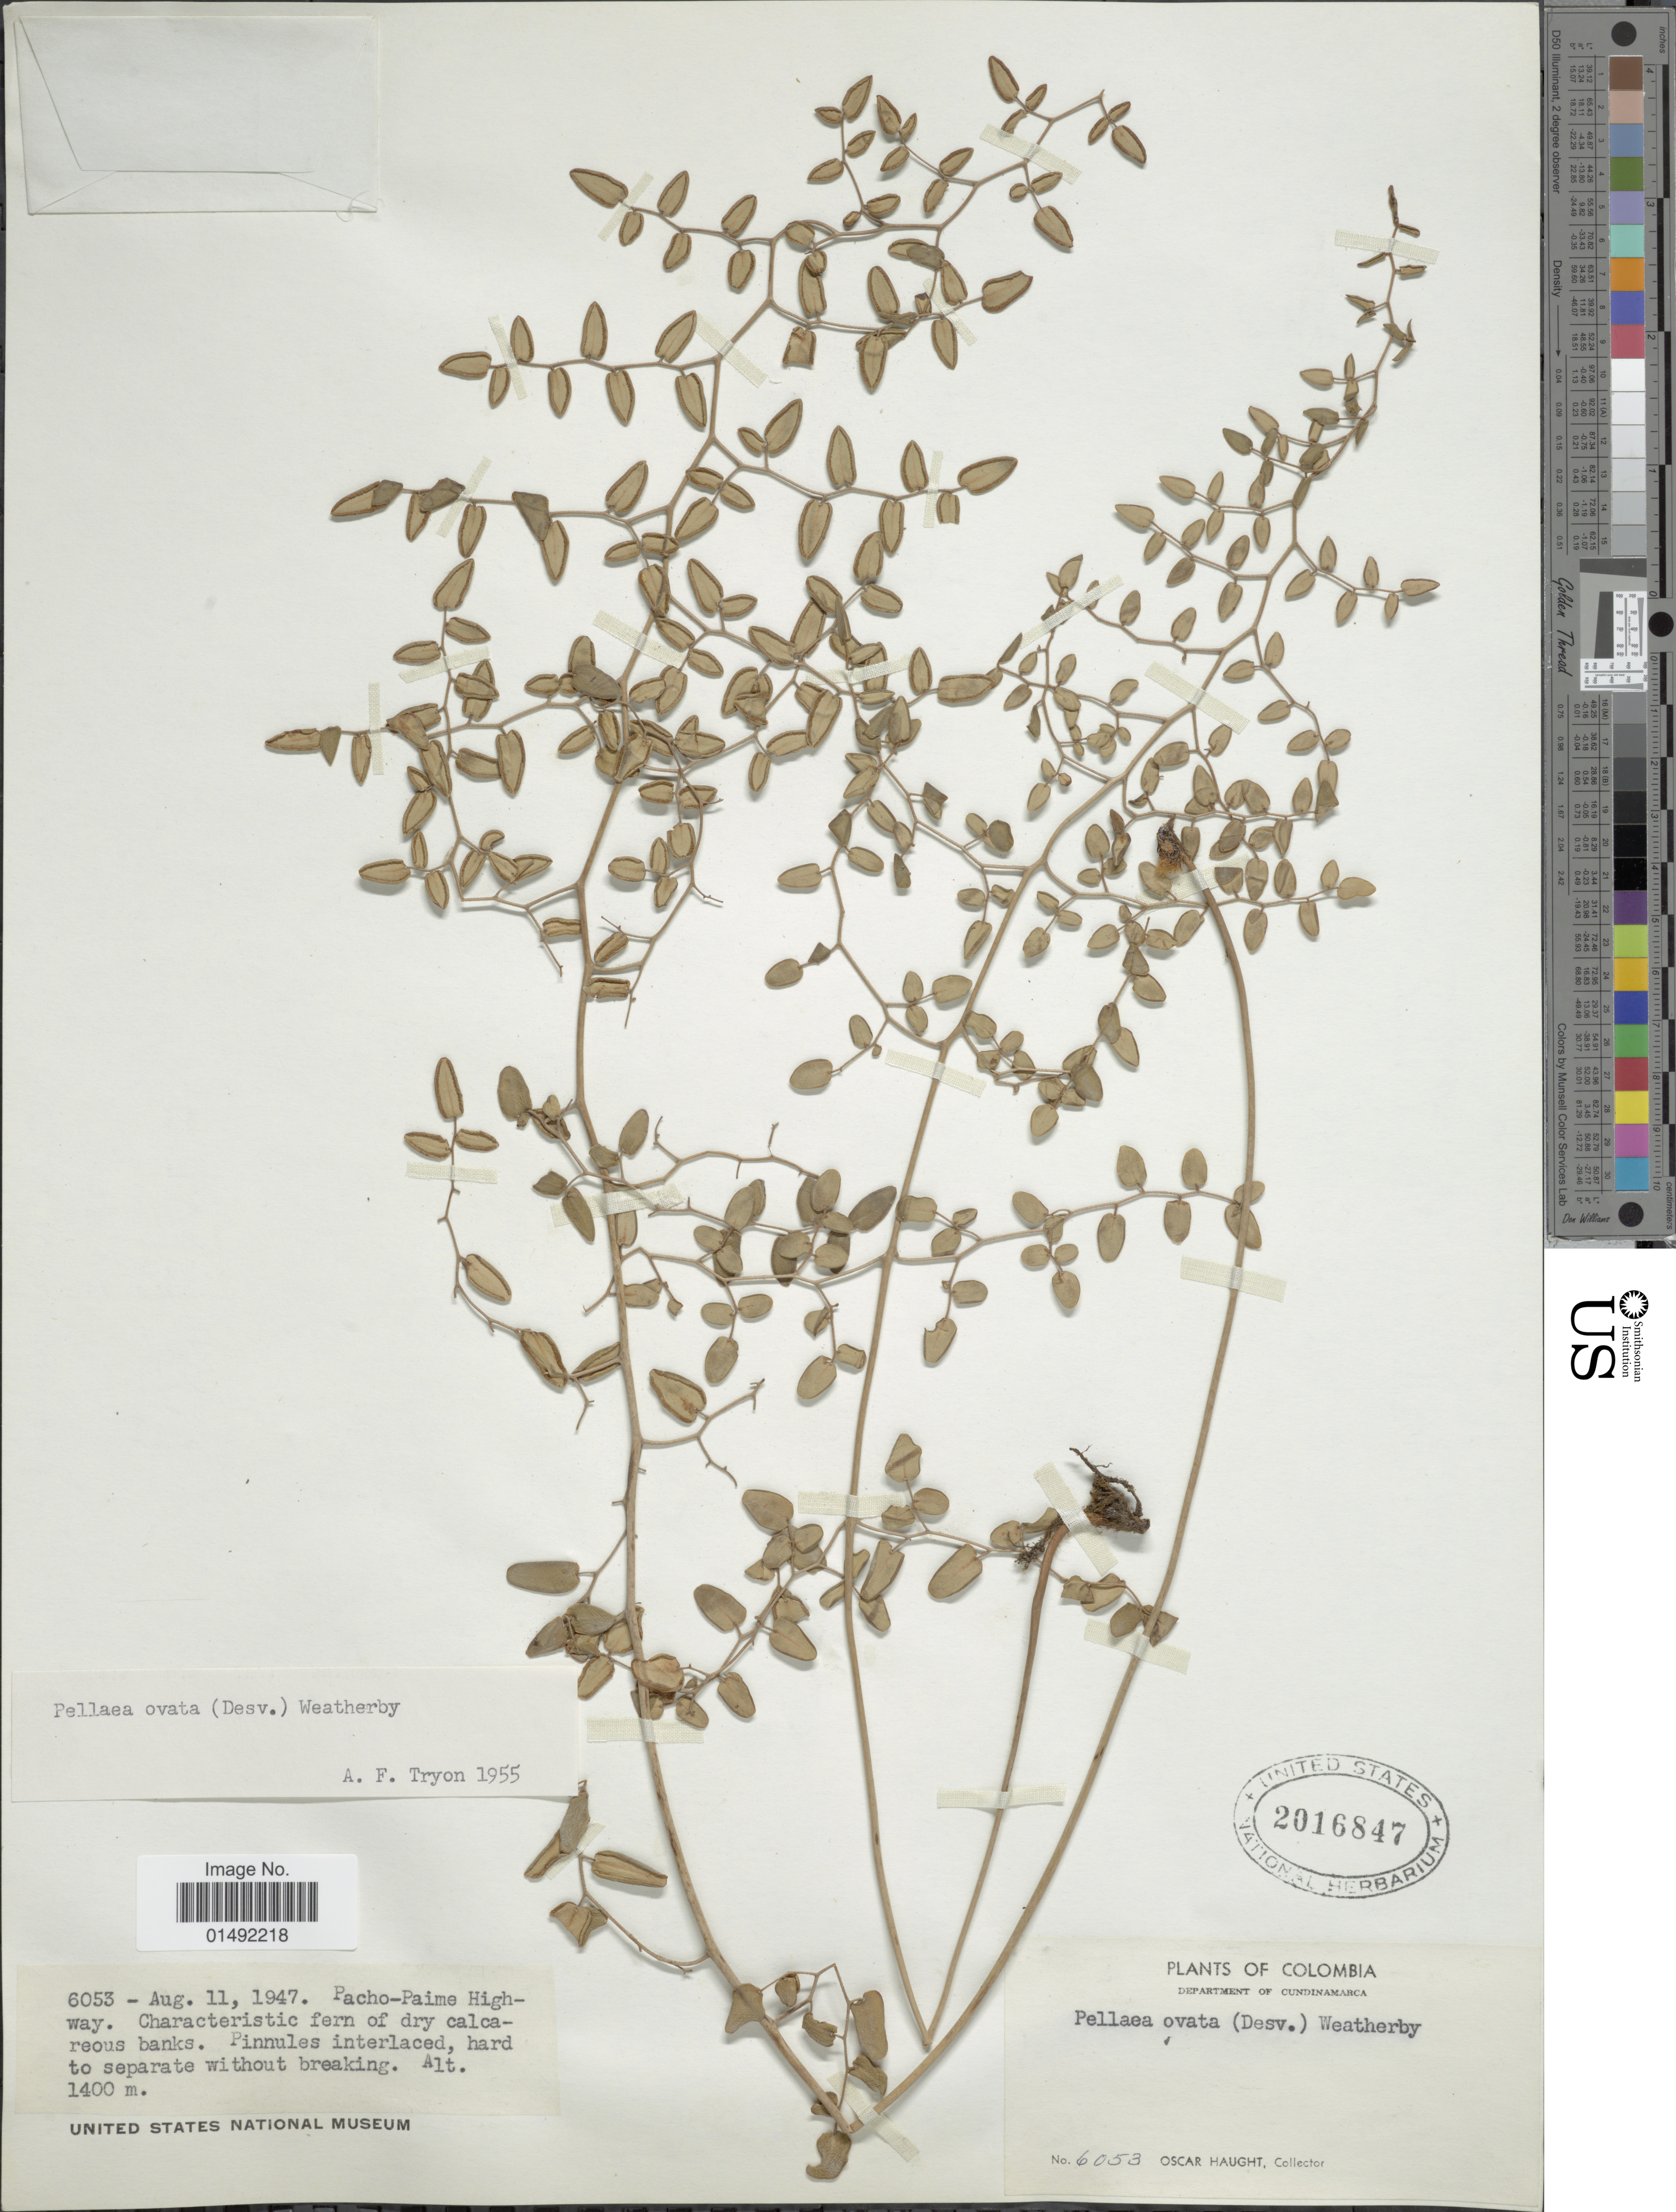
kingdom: Plantae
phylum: Tracheophyta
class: Polypodiopsida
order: Polypodiales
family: Pteridaceae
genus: Pellaea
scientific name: Pellaea ovata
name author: (Desv.) Weath.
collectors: O. L. Haught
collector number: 6053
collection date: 1947-08-11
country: Colombia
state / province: Cundinamarca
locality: Department of Cundinamarca, pachi-Paime Highway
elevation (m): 1400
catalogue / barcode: US 2016847